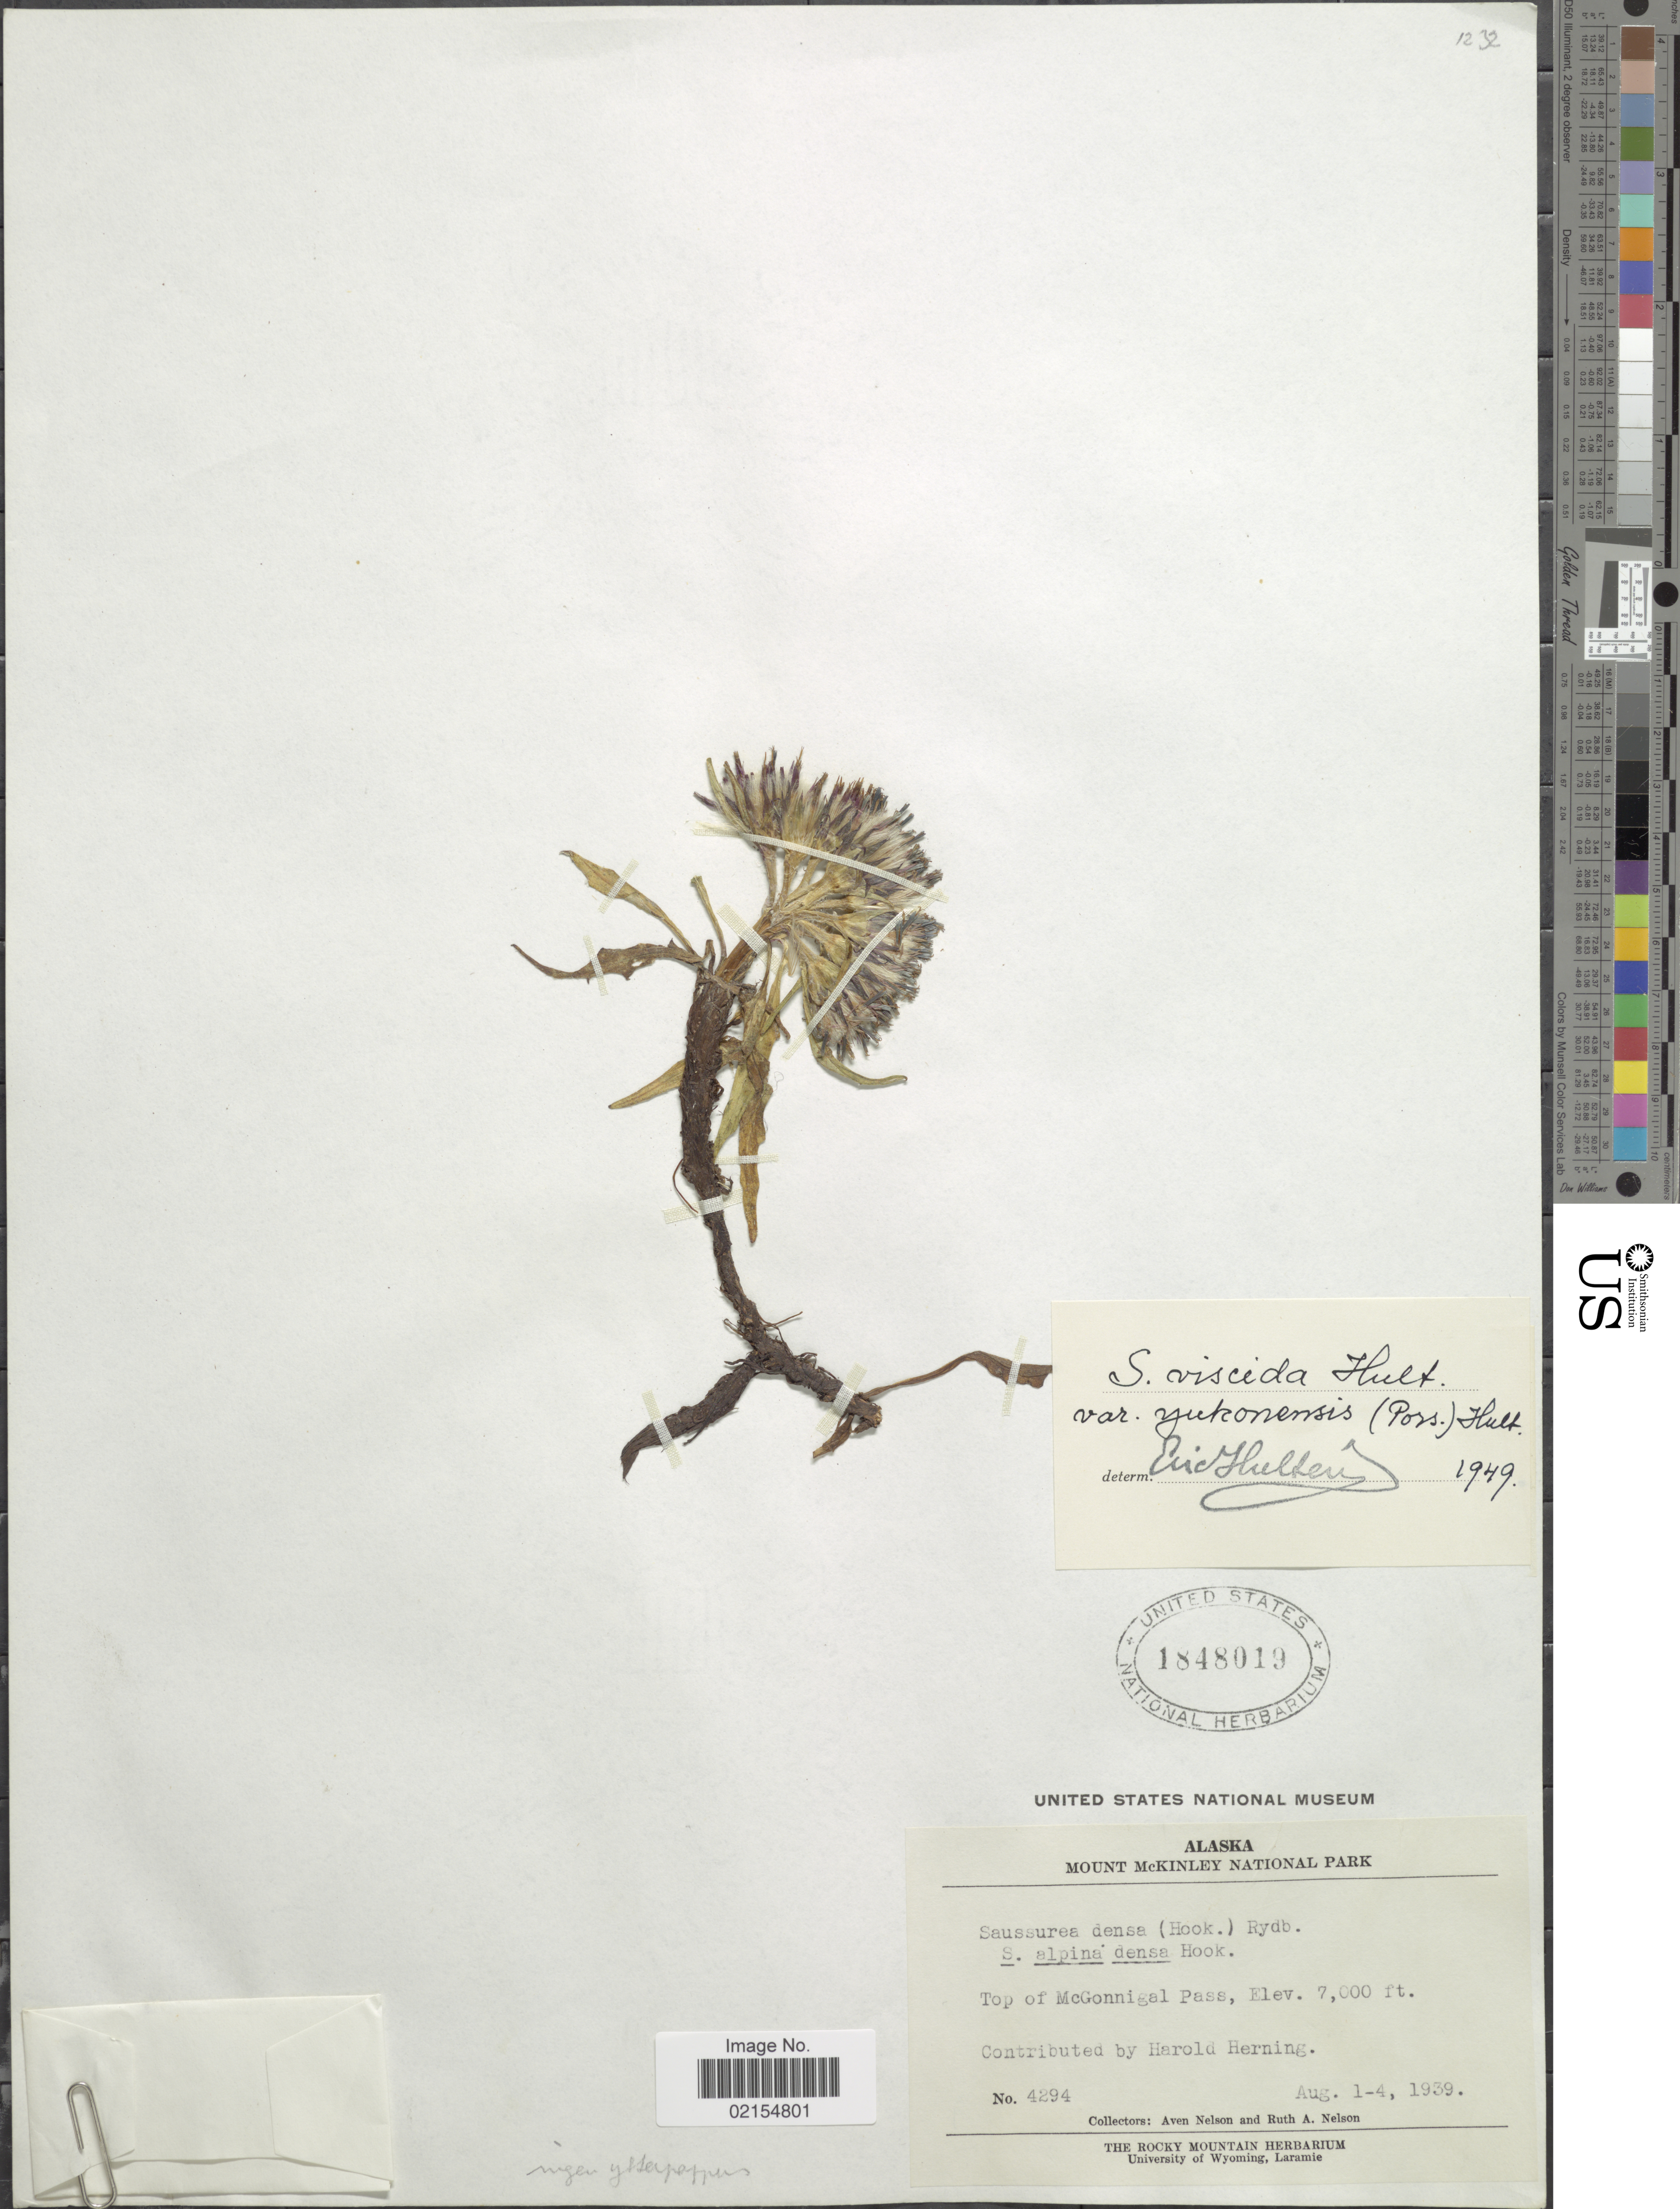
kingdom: Plantae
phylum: Tracheophyta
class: Magnoliopsida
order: Asterales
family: Asteraceae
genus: Saussurea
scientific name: Saussurea angustifolia var. yukonensis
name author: A.E. Porsild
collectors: A. Nelson & R. A. Nelson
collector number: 4294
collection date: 1939-08-01/1939-08-04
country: United States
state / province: Alaska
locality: Mount McKinley National Park, Top of McGonnigal Pass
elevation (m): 2134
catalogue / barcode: US 1848019